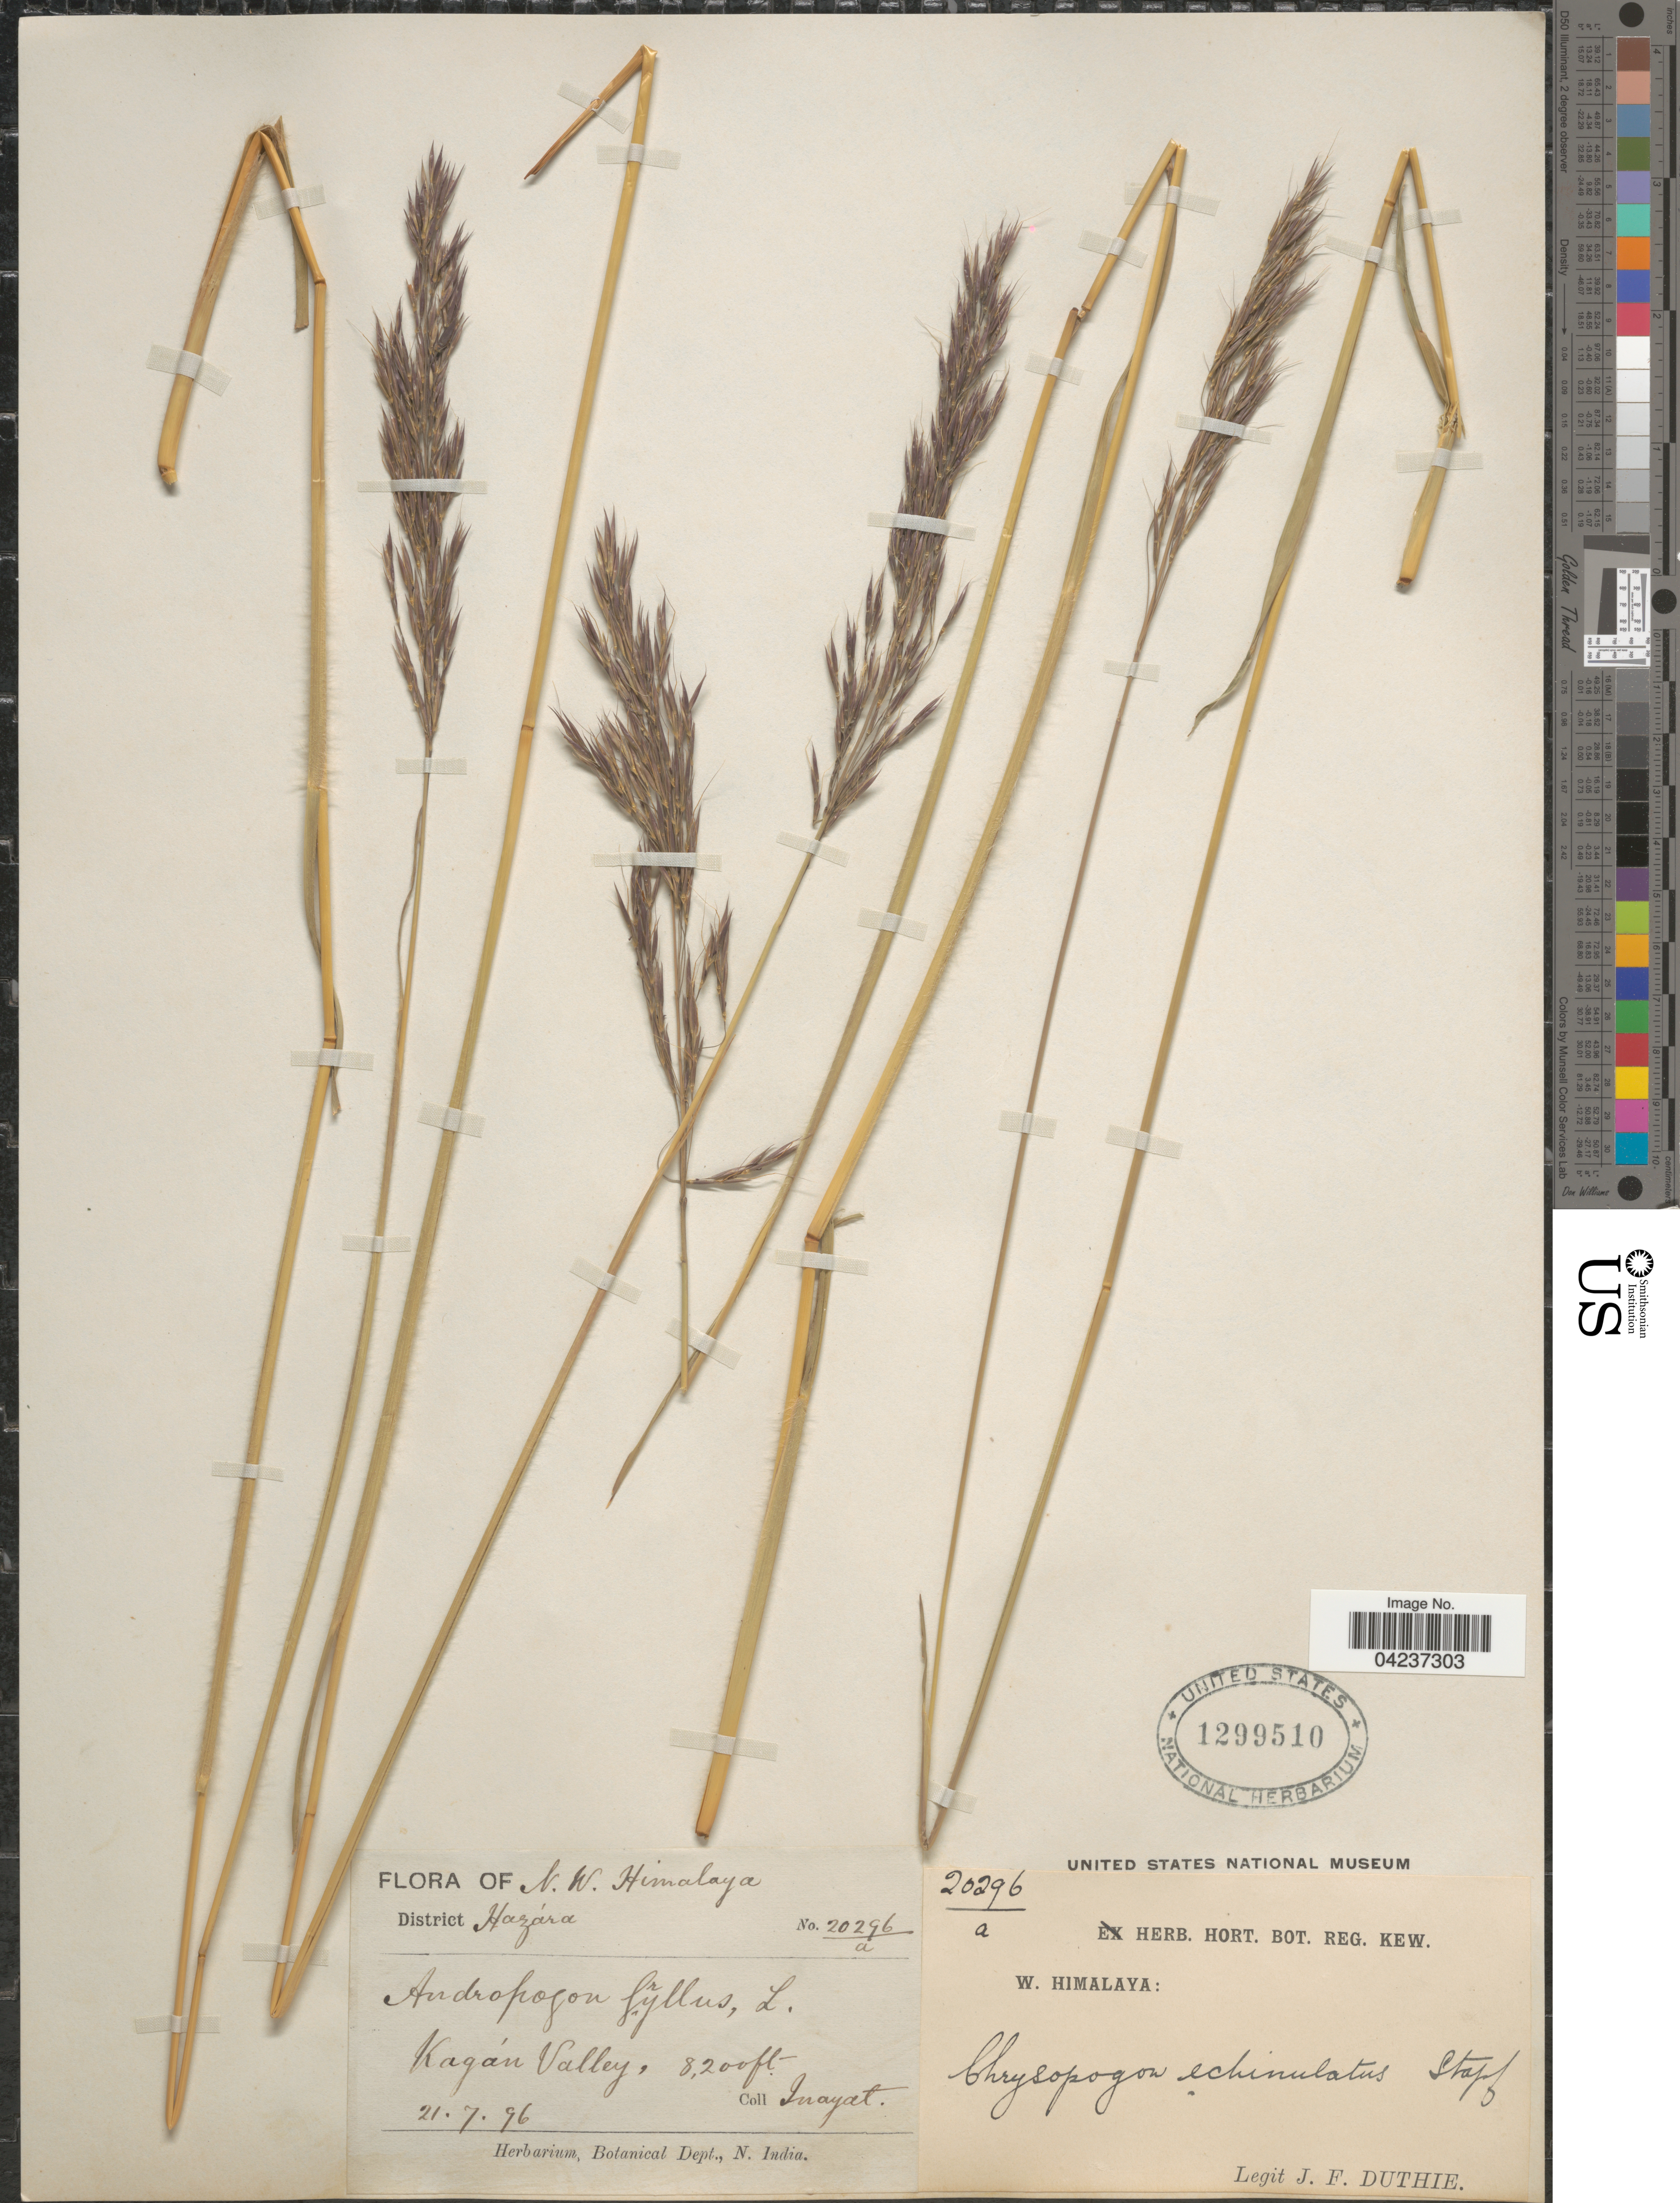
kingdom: Plantae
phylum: Tracheophyta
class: Liliopsida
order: Poales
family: Poaceae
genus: Chrysopogon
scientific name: Chrysopogon hackelii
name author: (Hook. f.) C.E.C. Fisch.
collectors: -. Inayat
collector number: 20296a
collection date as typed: Transcribed d/m/y: 21/7/96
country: Pakistan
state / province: Khyber Pakhtunkhwa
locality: N. W. Himalaya. District Hazára. Kagán Valley.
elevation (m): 2499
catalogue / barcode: US 1299510